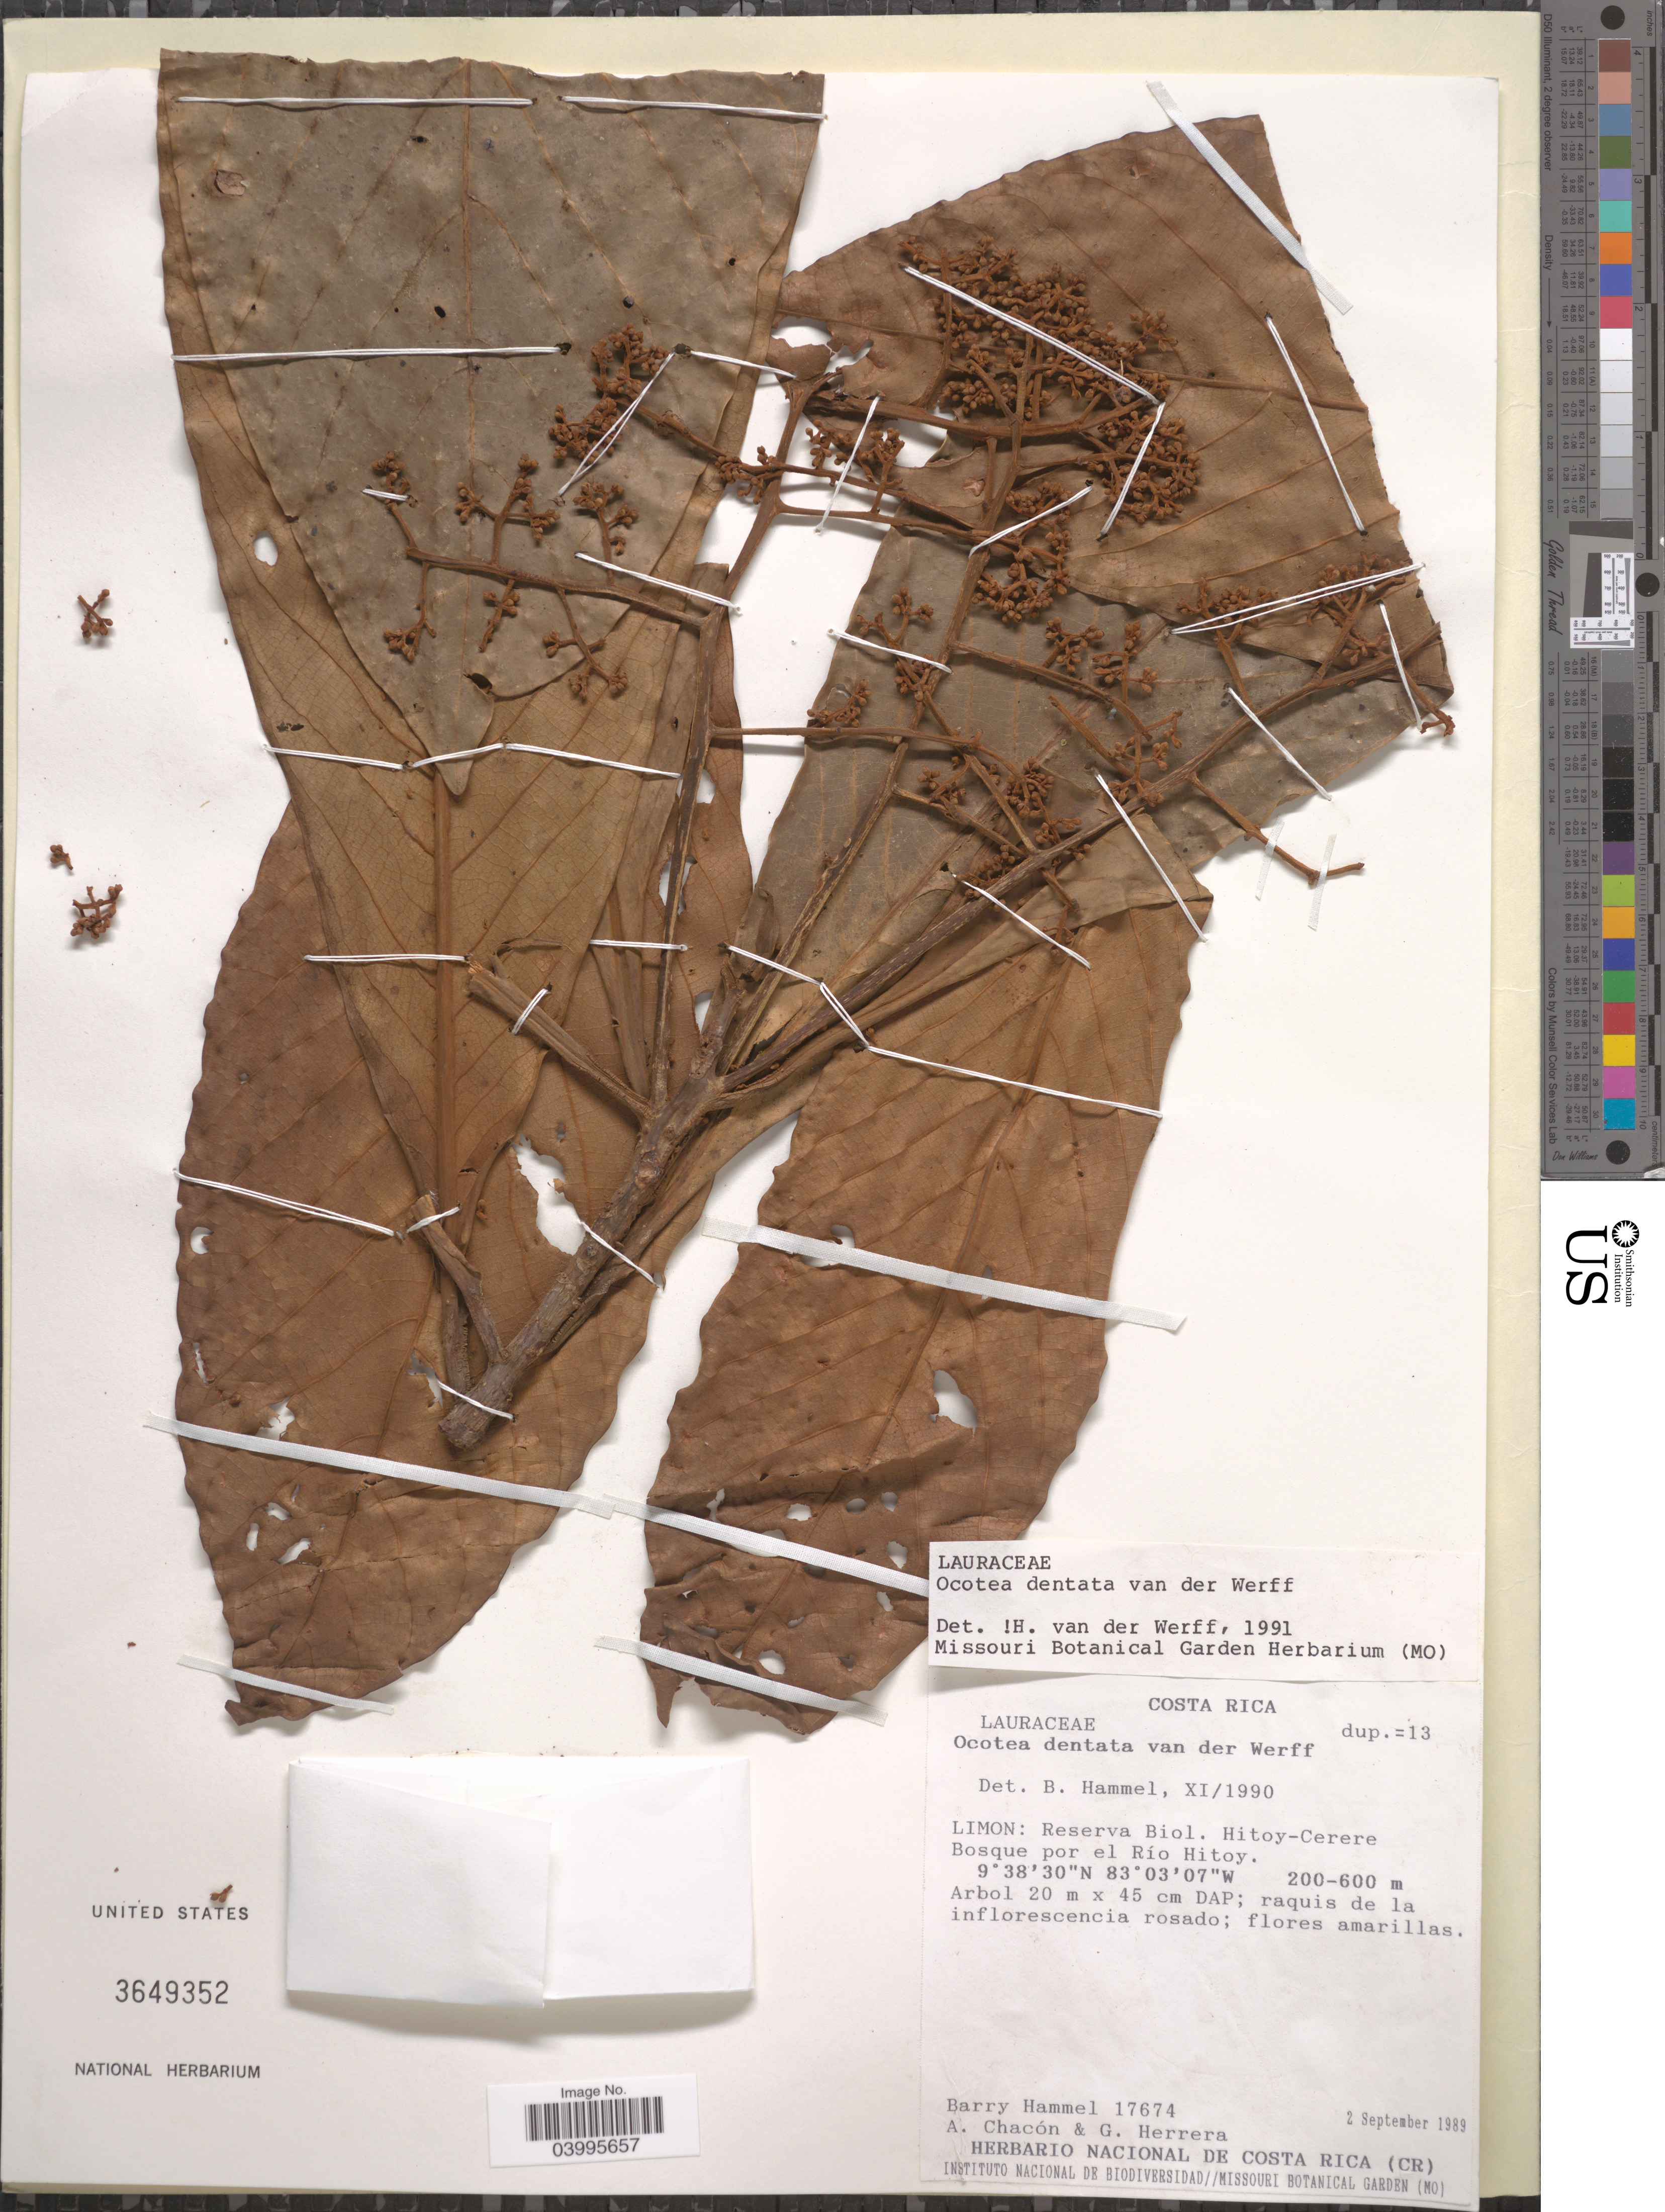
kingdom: Plantae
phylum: Tracheophyta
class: Magnoliopsida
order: Laurales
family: Lauraceae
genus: Ocotea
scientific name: Ocotea dentata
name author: van der Werff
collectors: B. Hammel, A. Chacón & G. Herrera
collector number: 17674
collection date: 1989-09-02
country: Costa Rica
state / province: Limón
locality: Reserva Biol. Hitoy-Cerere Bosque por el Río Hitoy.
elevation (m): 200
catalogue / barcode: US 3649352